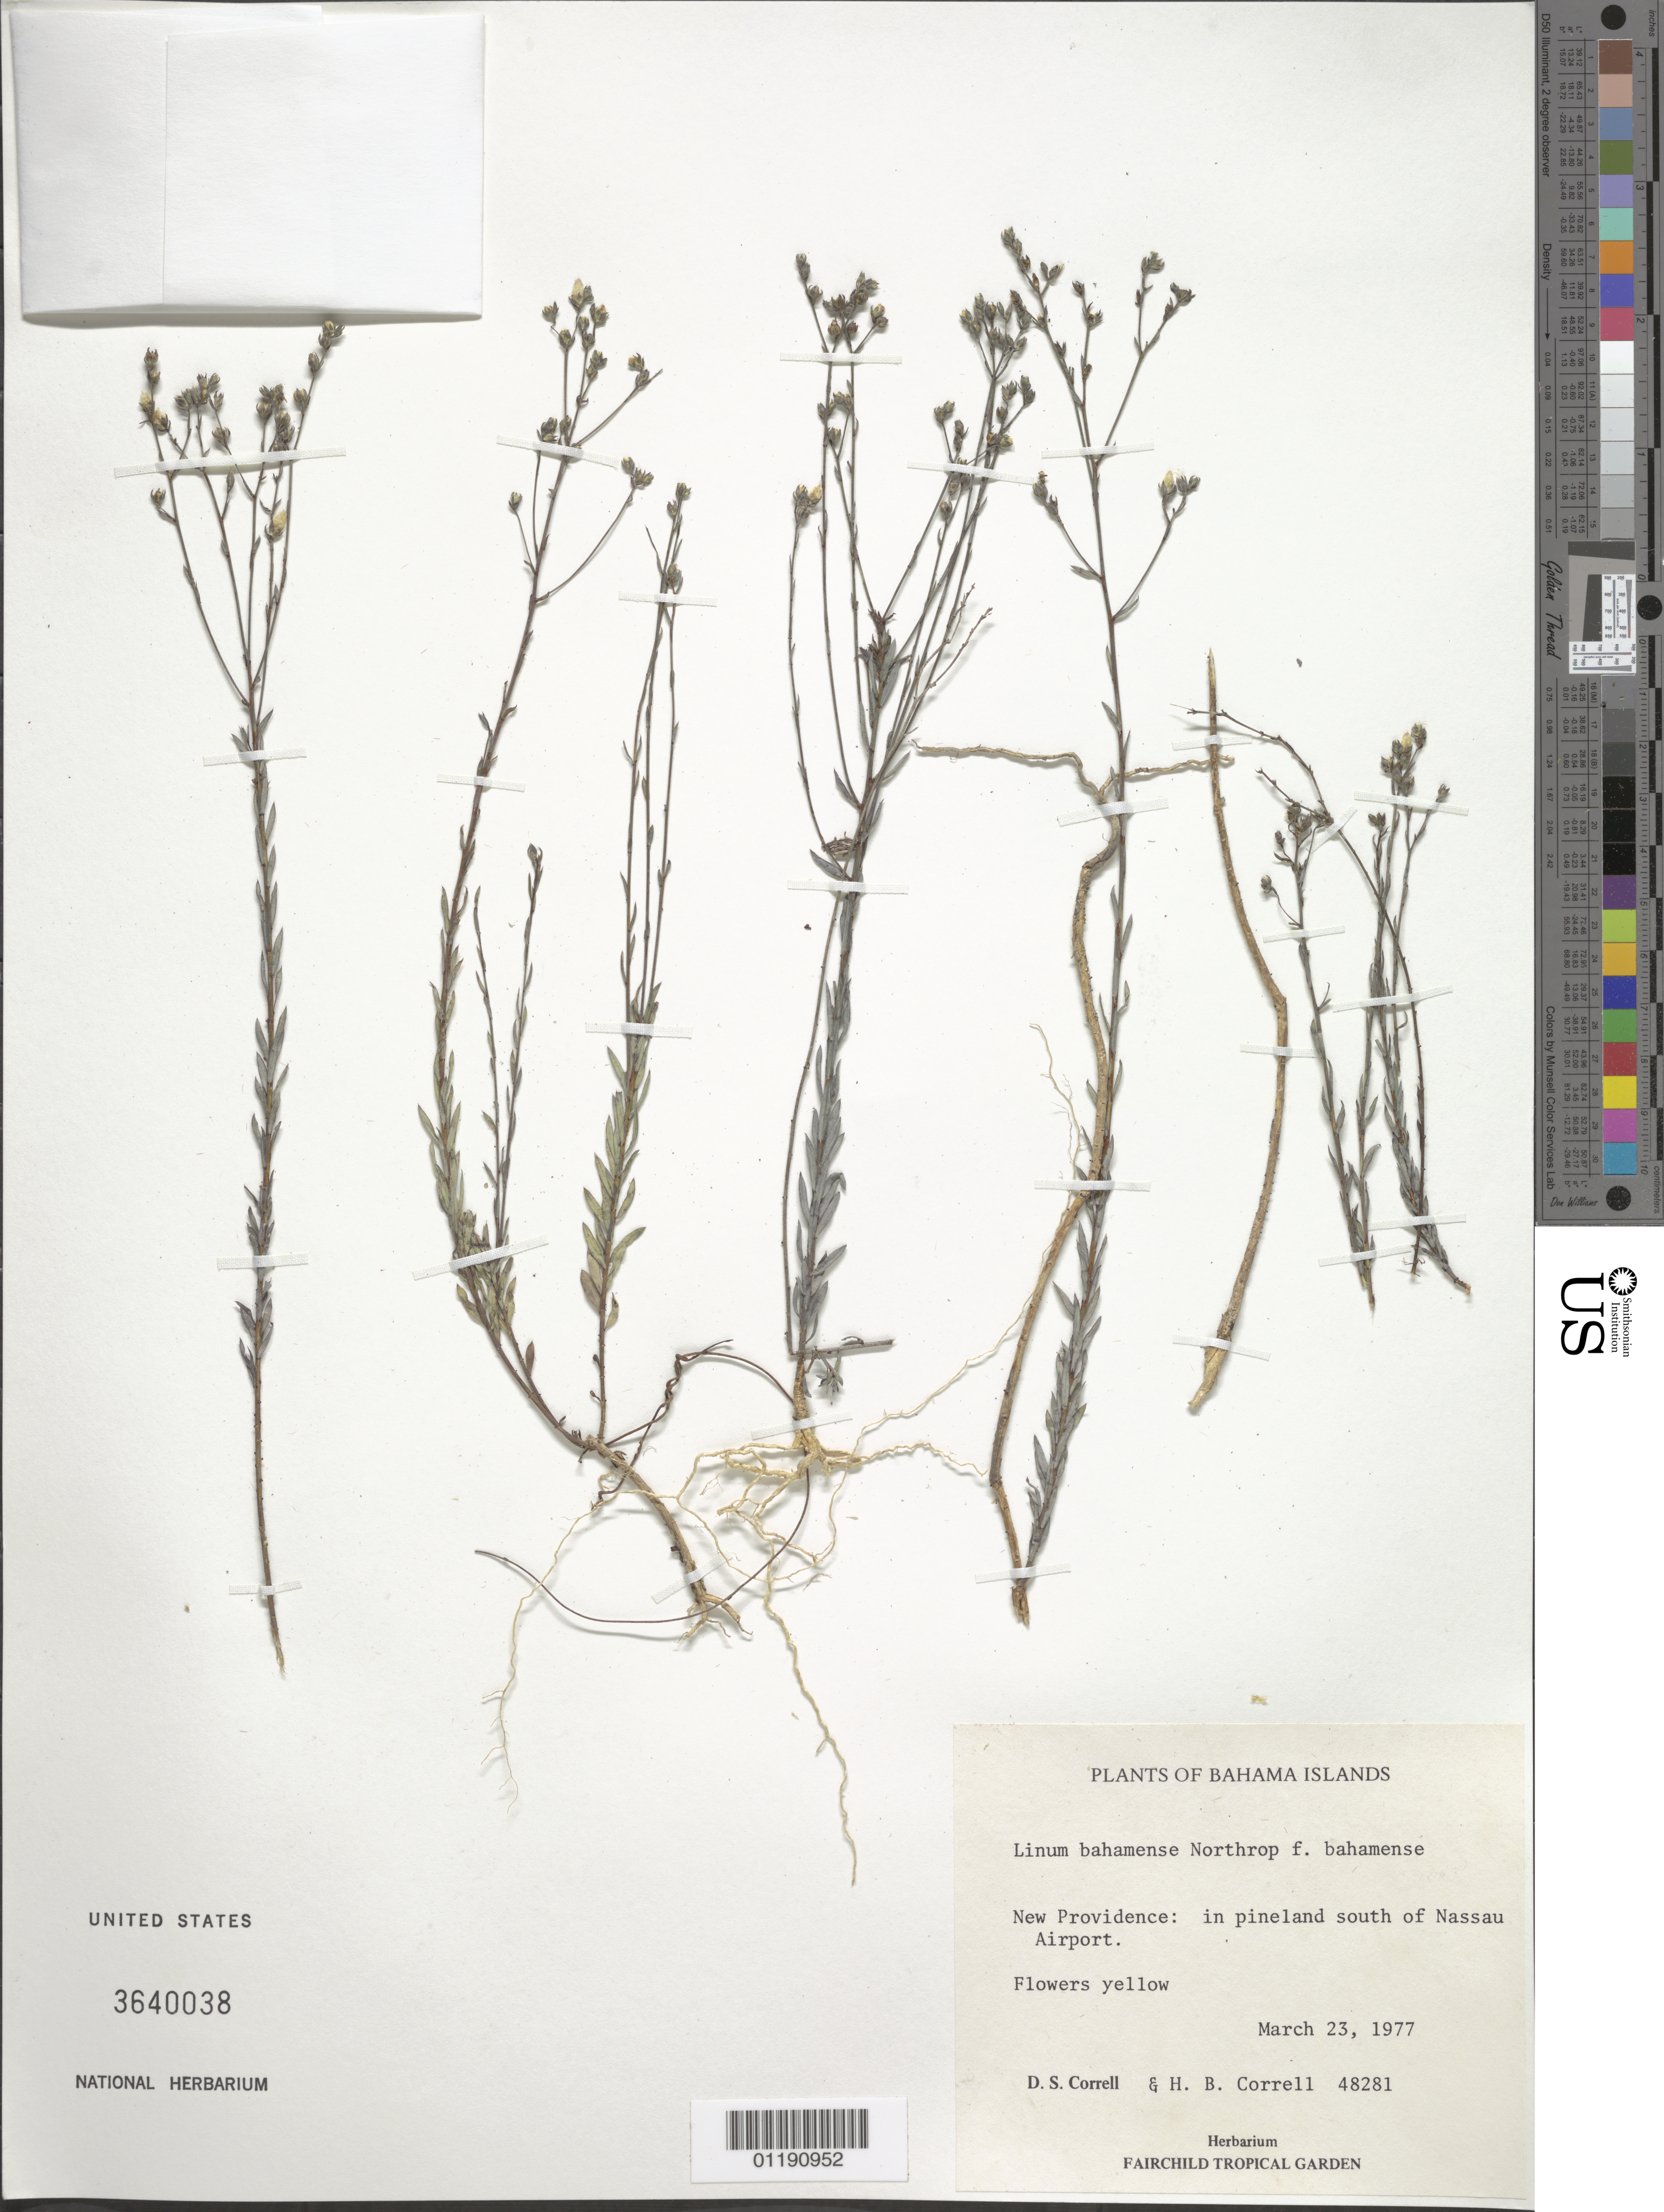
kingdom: Plantae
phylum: Tracheophyta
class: Magnoliopsida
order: Malpighiales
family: Linaceae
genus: Linum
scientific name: Linum bahamense f. bahamense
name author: Northr.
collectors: D. S. Correll & H. Correll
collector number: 48281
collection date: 1977-03-23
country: Bahamas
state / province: New Providence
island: New Providence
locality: New Providence: in pineland S of Nassau Airport.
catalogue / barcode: US 3640038